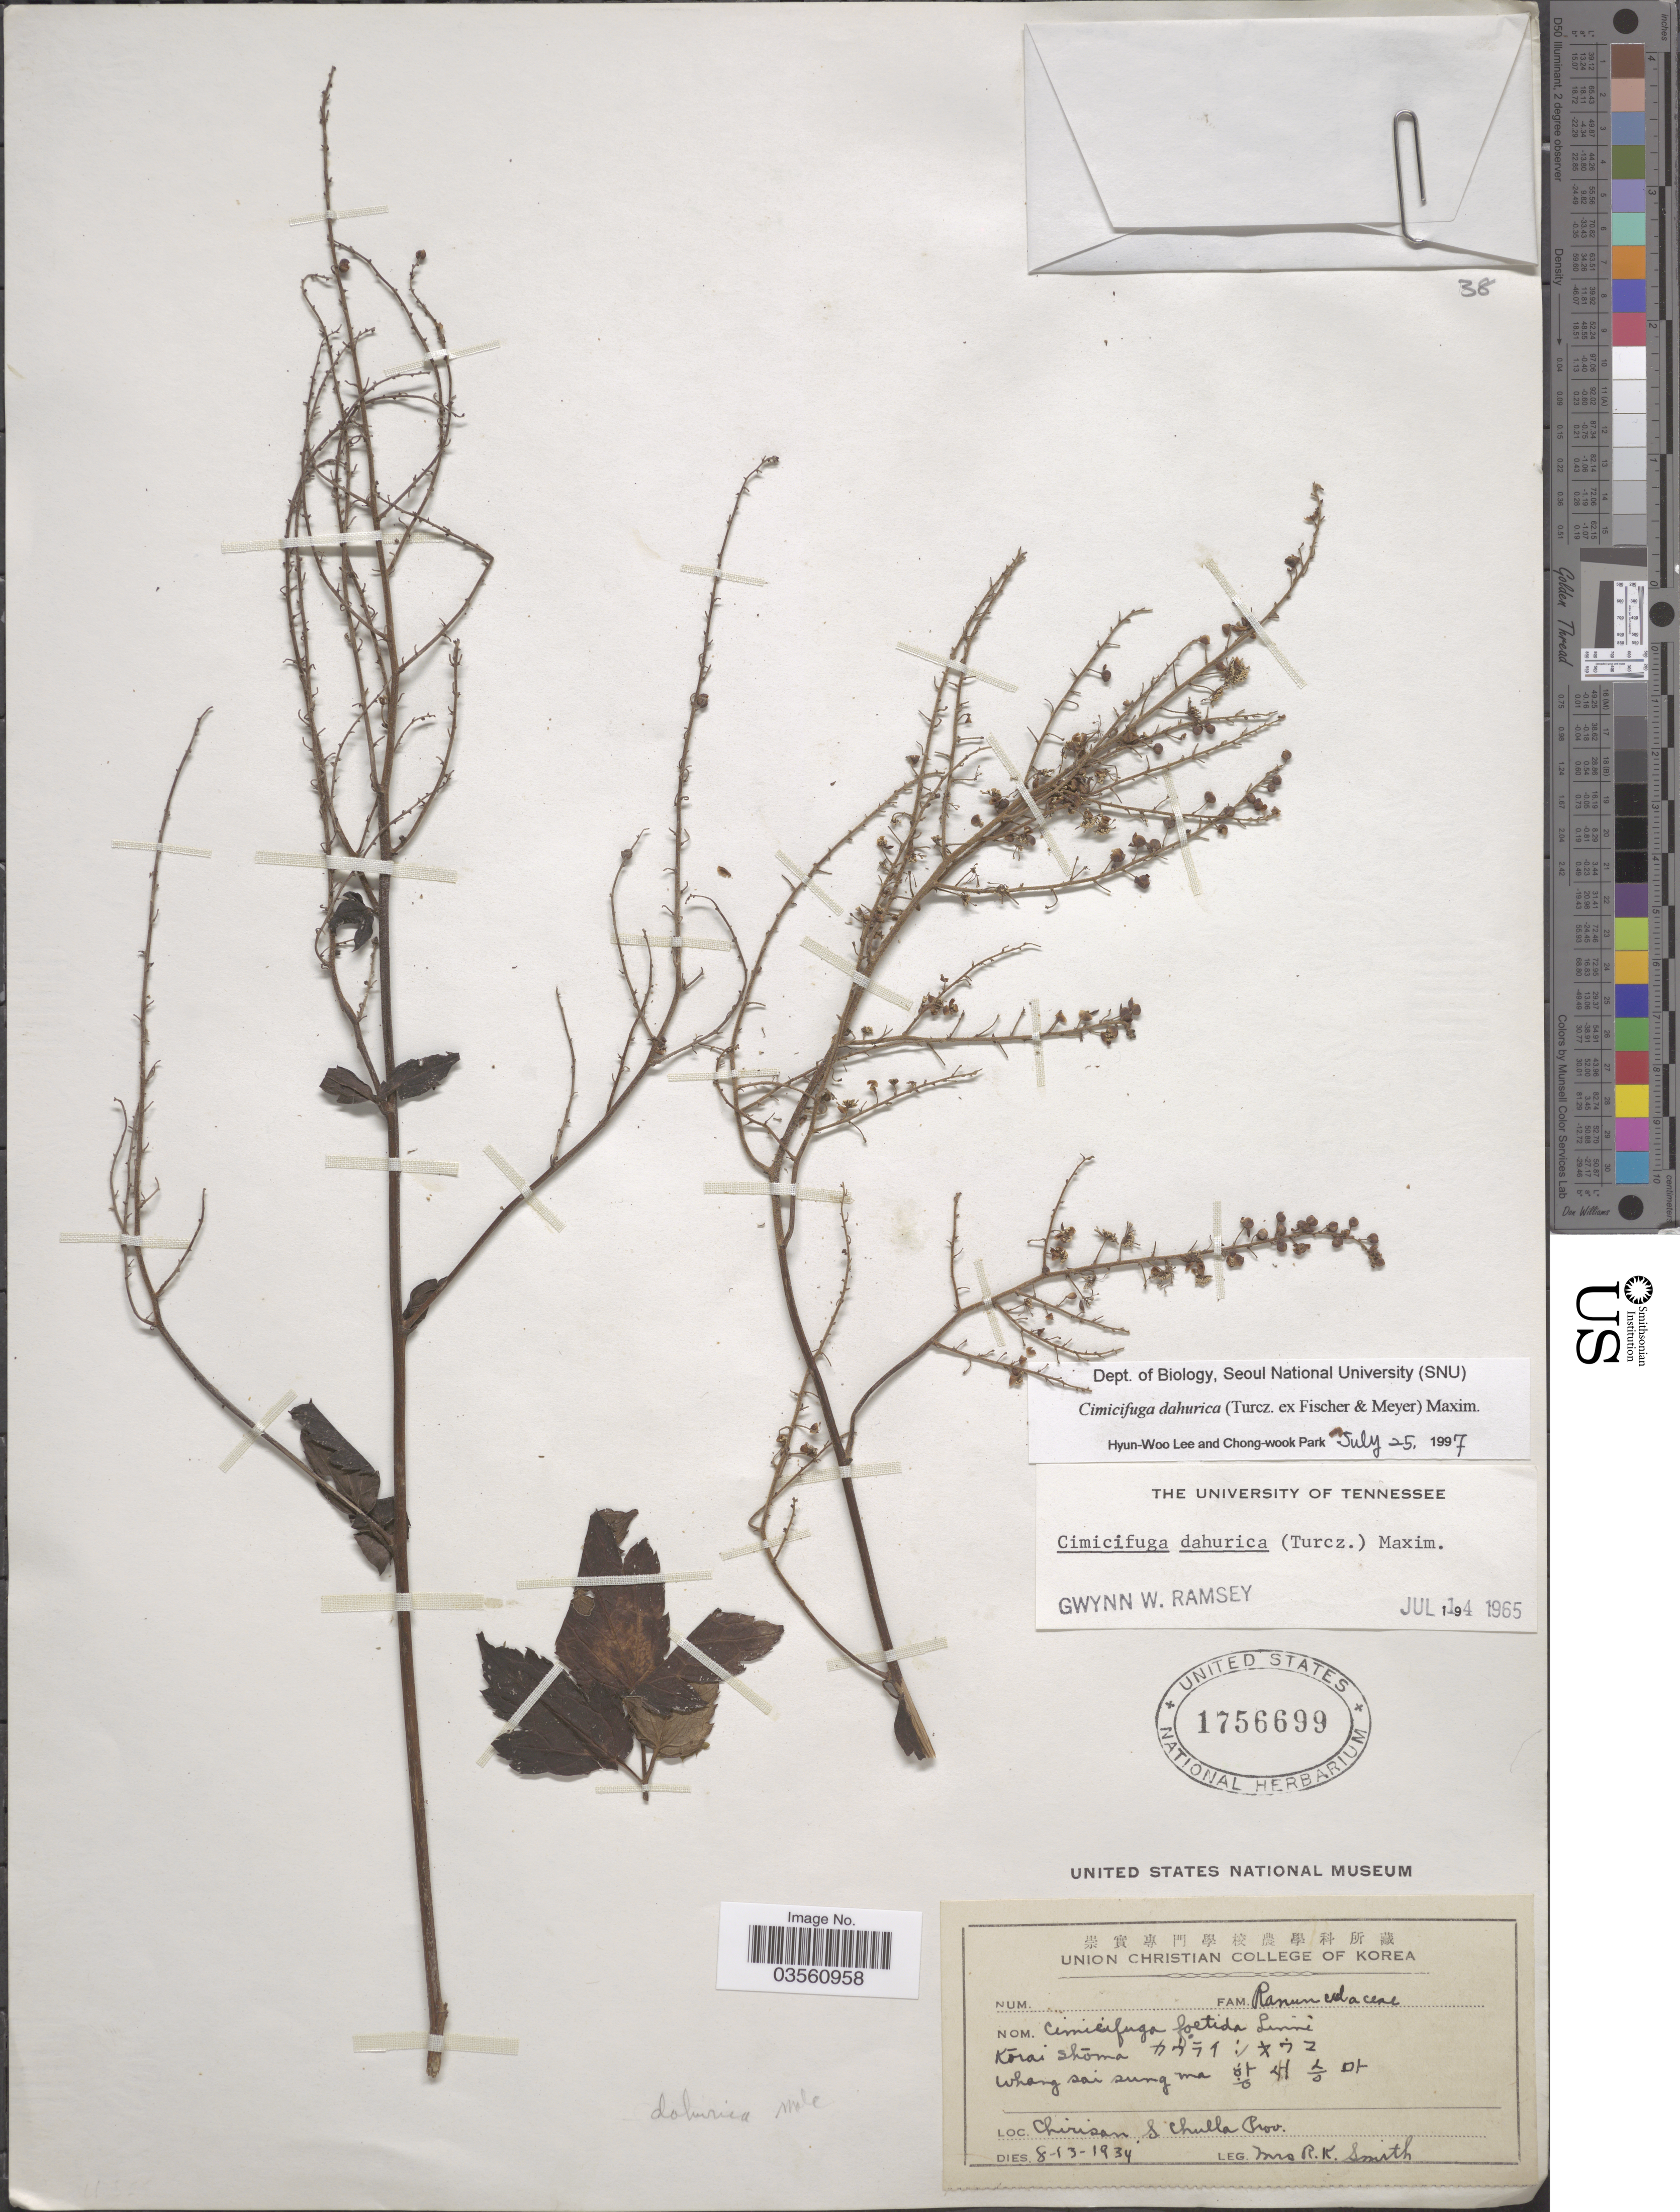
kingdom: Plantae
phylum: Tracheophyta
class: Magnoliopsida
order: Ranunculales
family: Ranunculaceae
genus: Actaea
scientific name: Actaea dahurica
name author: (Turcz. ex Fisch. & C.A. Mey.) Franch.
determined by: Strong, M. T., (US), Smithsonian Institution - National Museum of Natural History (UNITED STATES)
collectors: R. Smith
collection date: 1934-08-13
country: South Korea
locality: Chirisan, S Chulla Prov.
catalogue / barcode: US 1756699